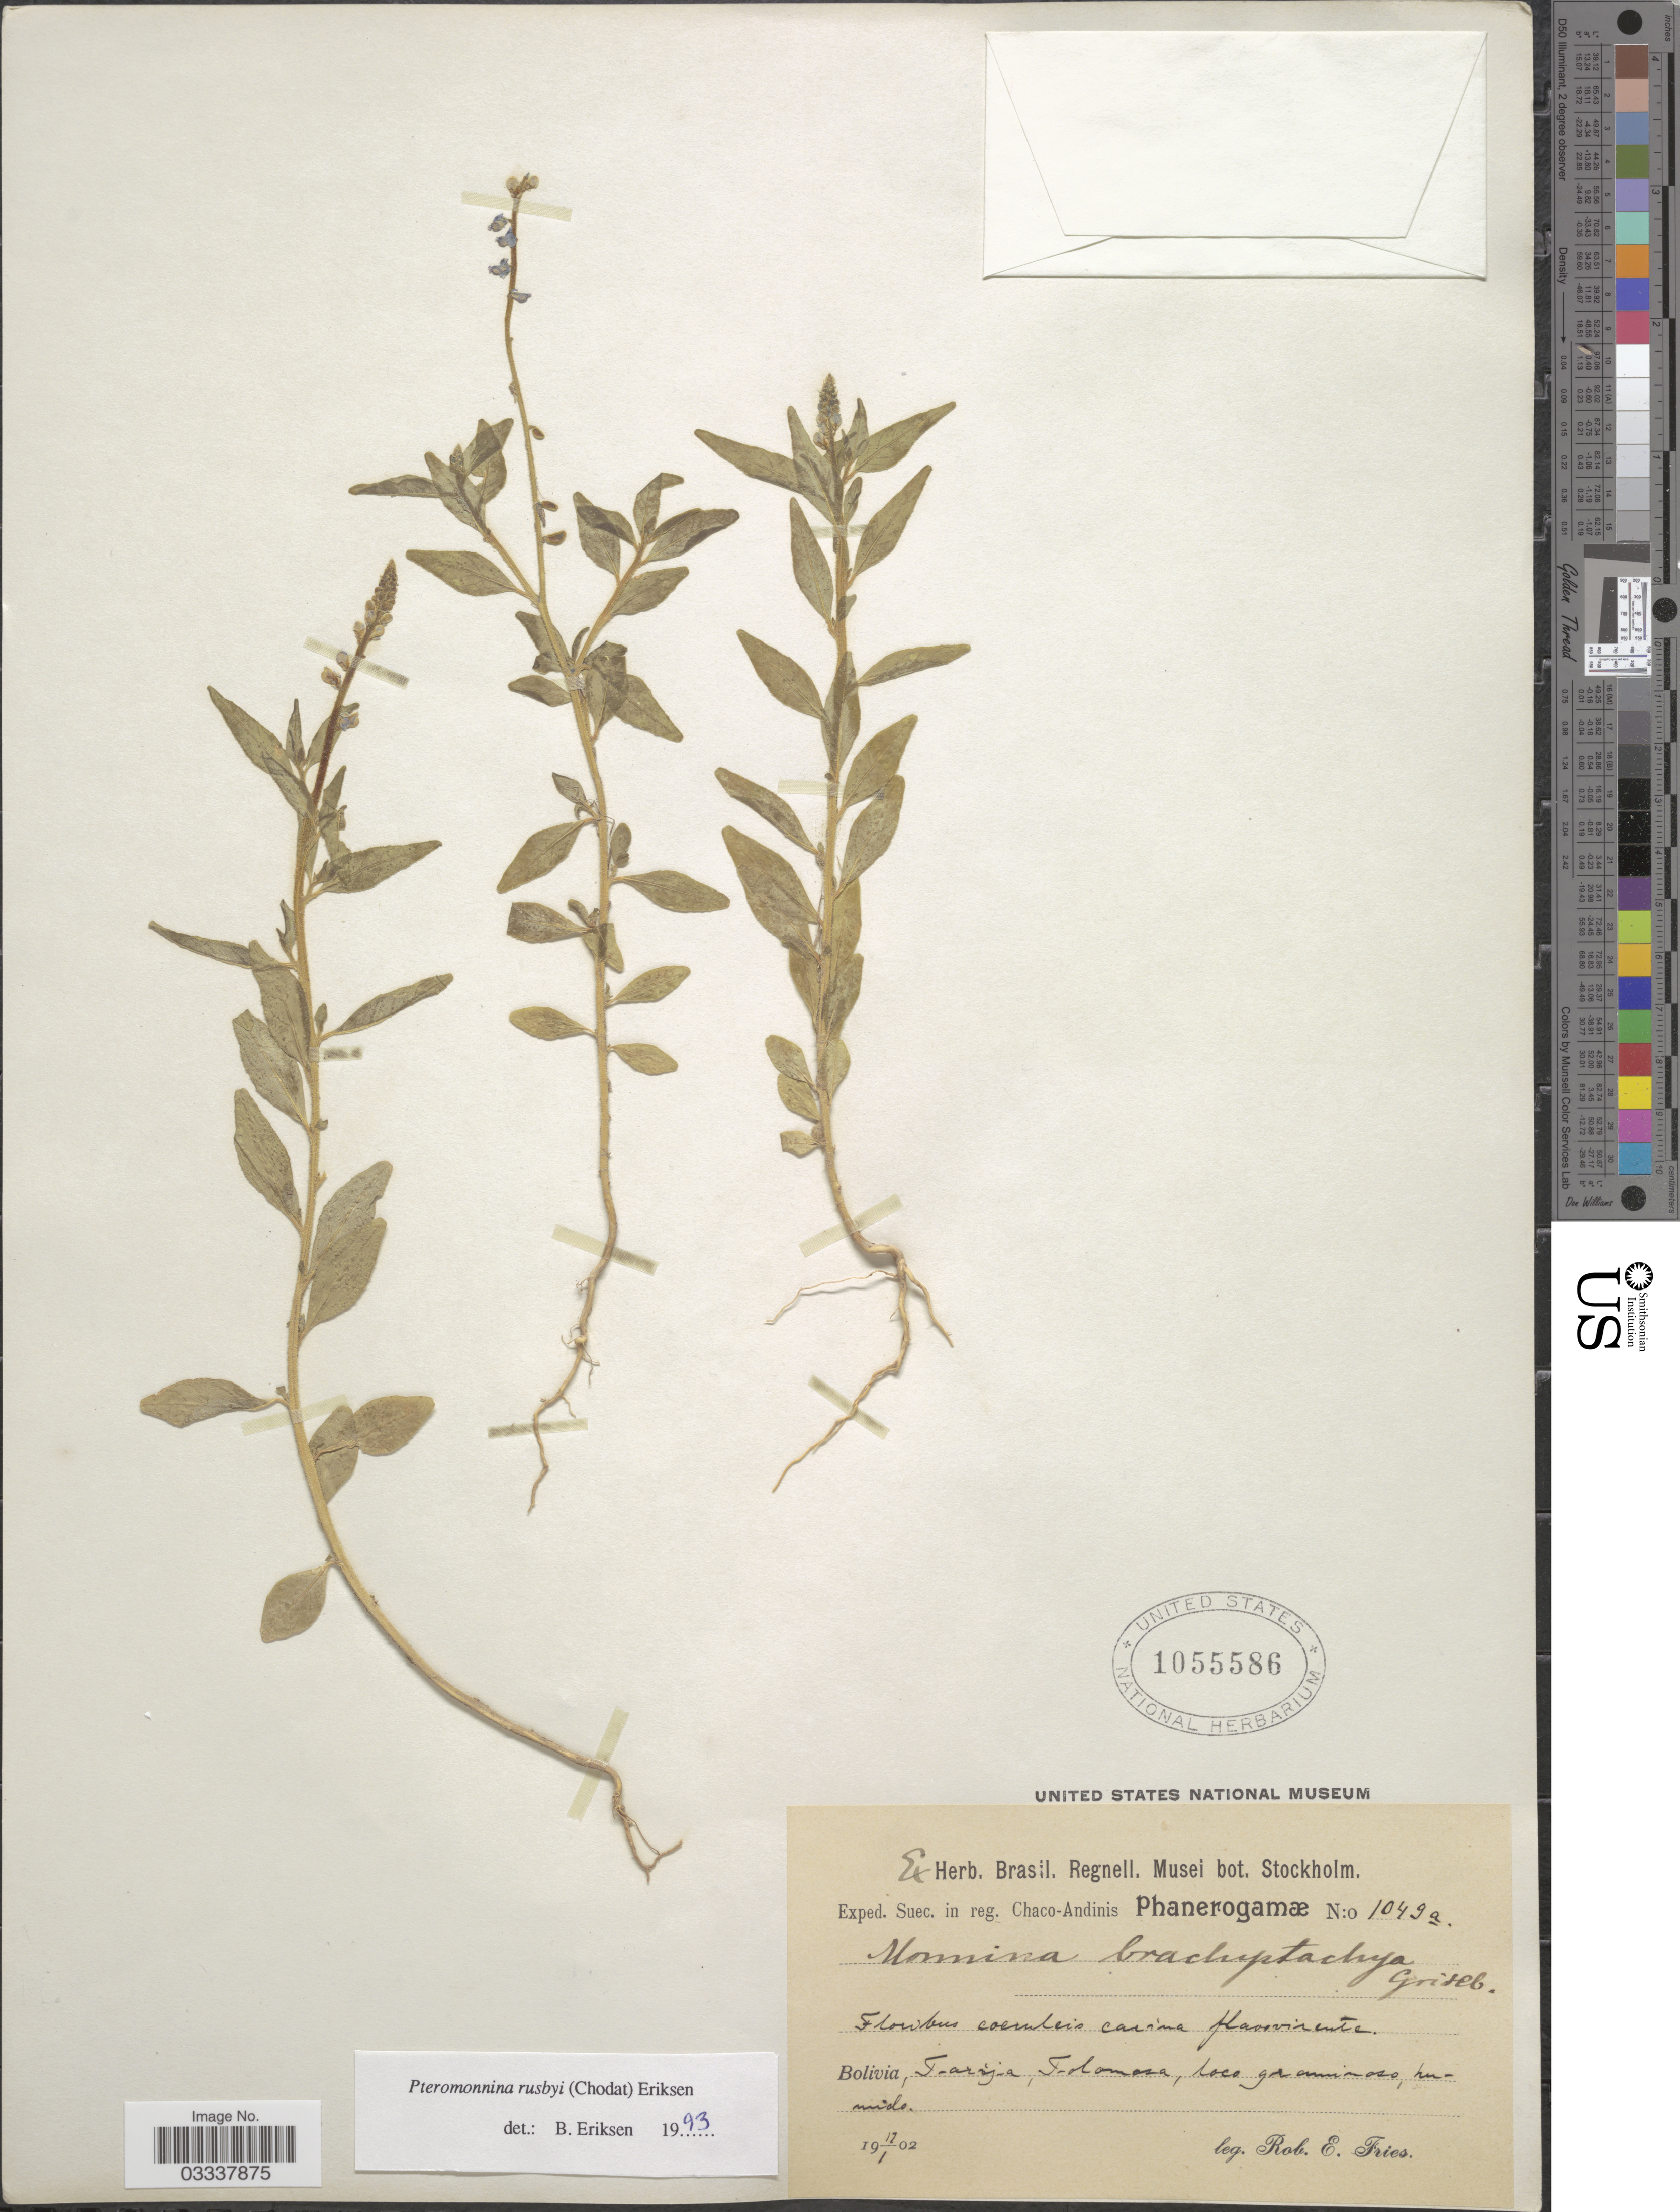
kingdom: Plantae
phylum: Tracheophyta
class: Magnoliopsida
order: Fabales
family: Polygalaceae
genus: Monnina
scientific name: Monnina rusbyi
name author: Chodat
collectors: R. E. Fries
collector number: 1049a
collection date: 1902-01-17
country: Bolivia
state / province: Tarija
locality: Trolomasa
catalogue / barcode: US 1055586